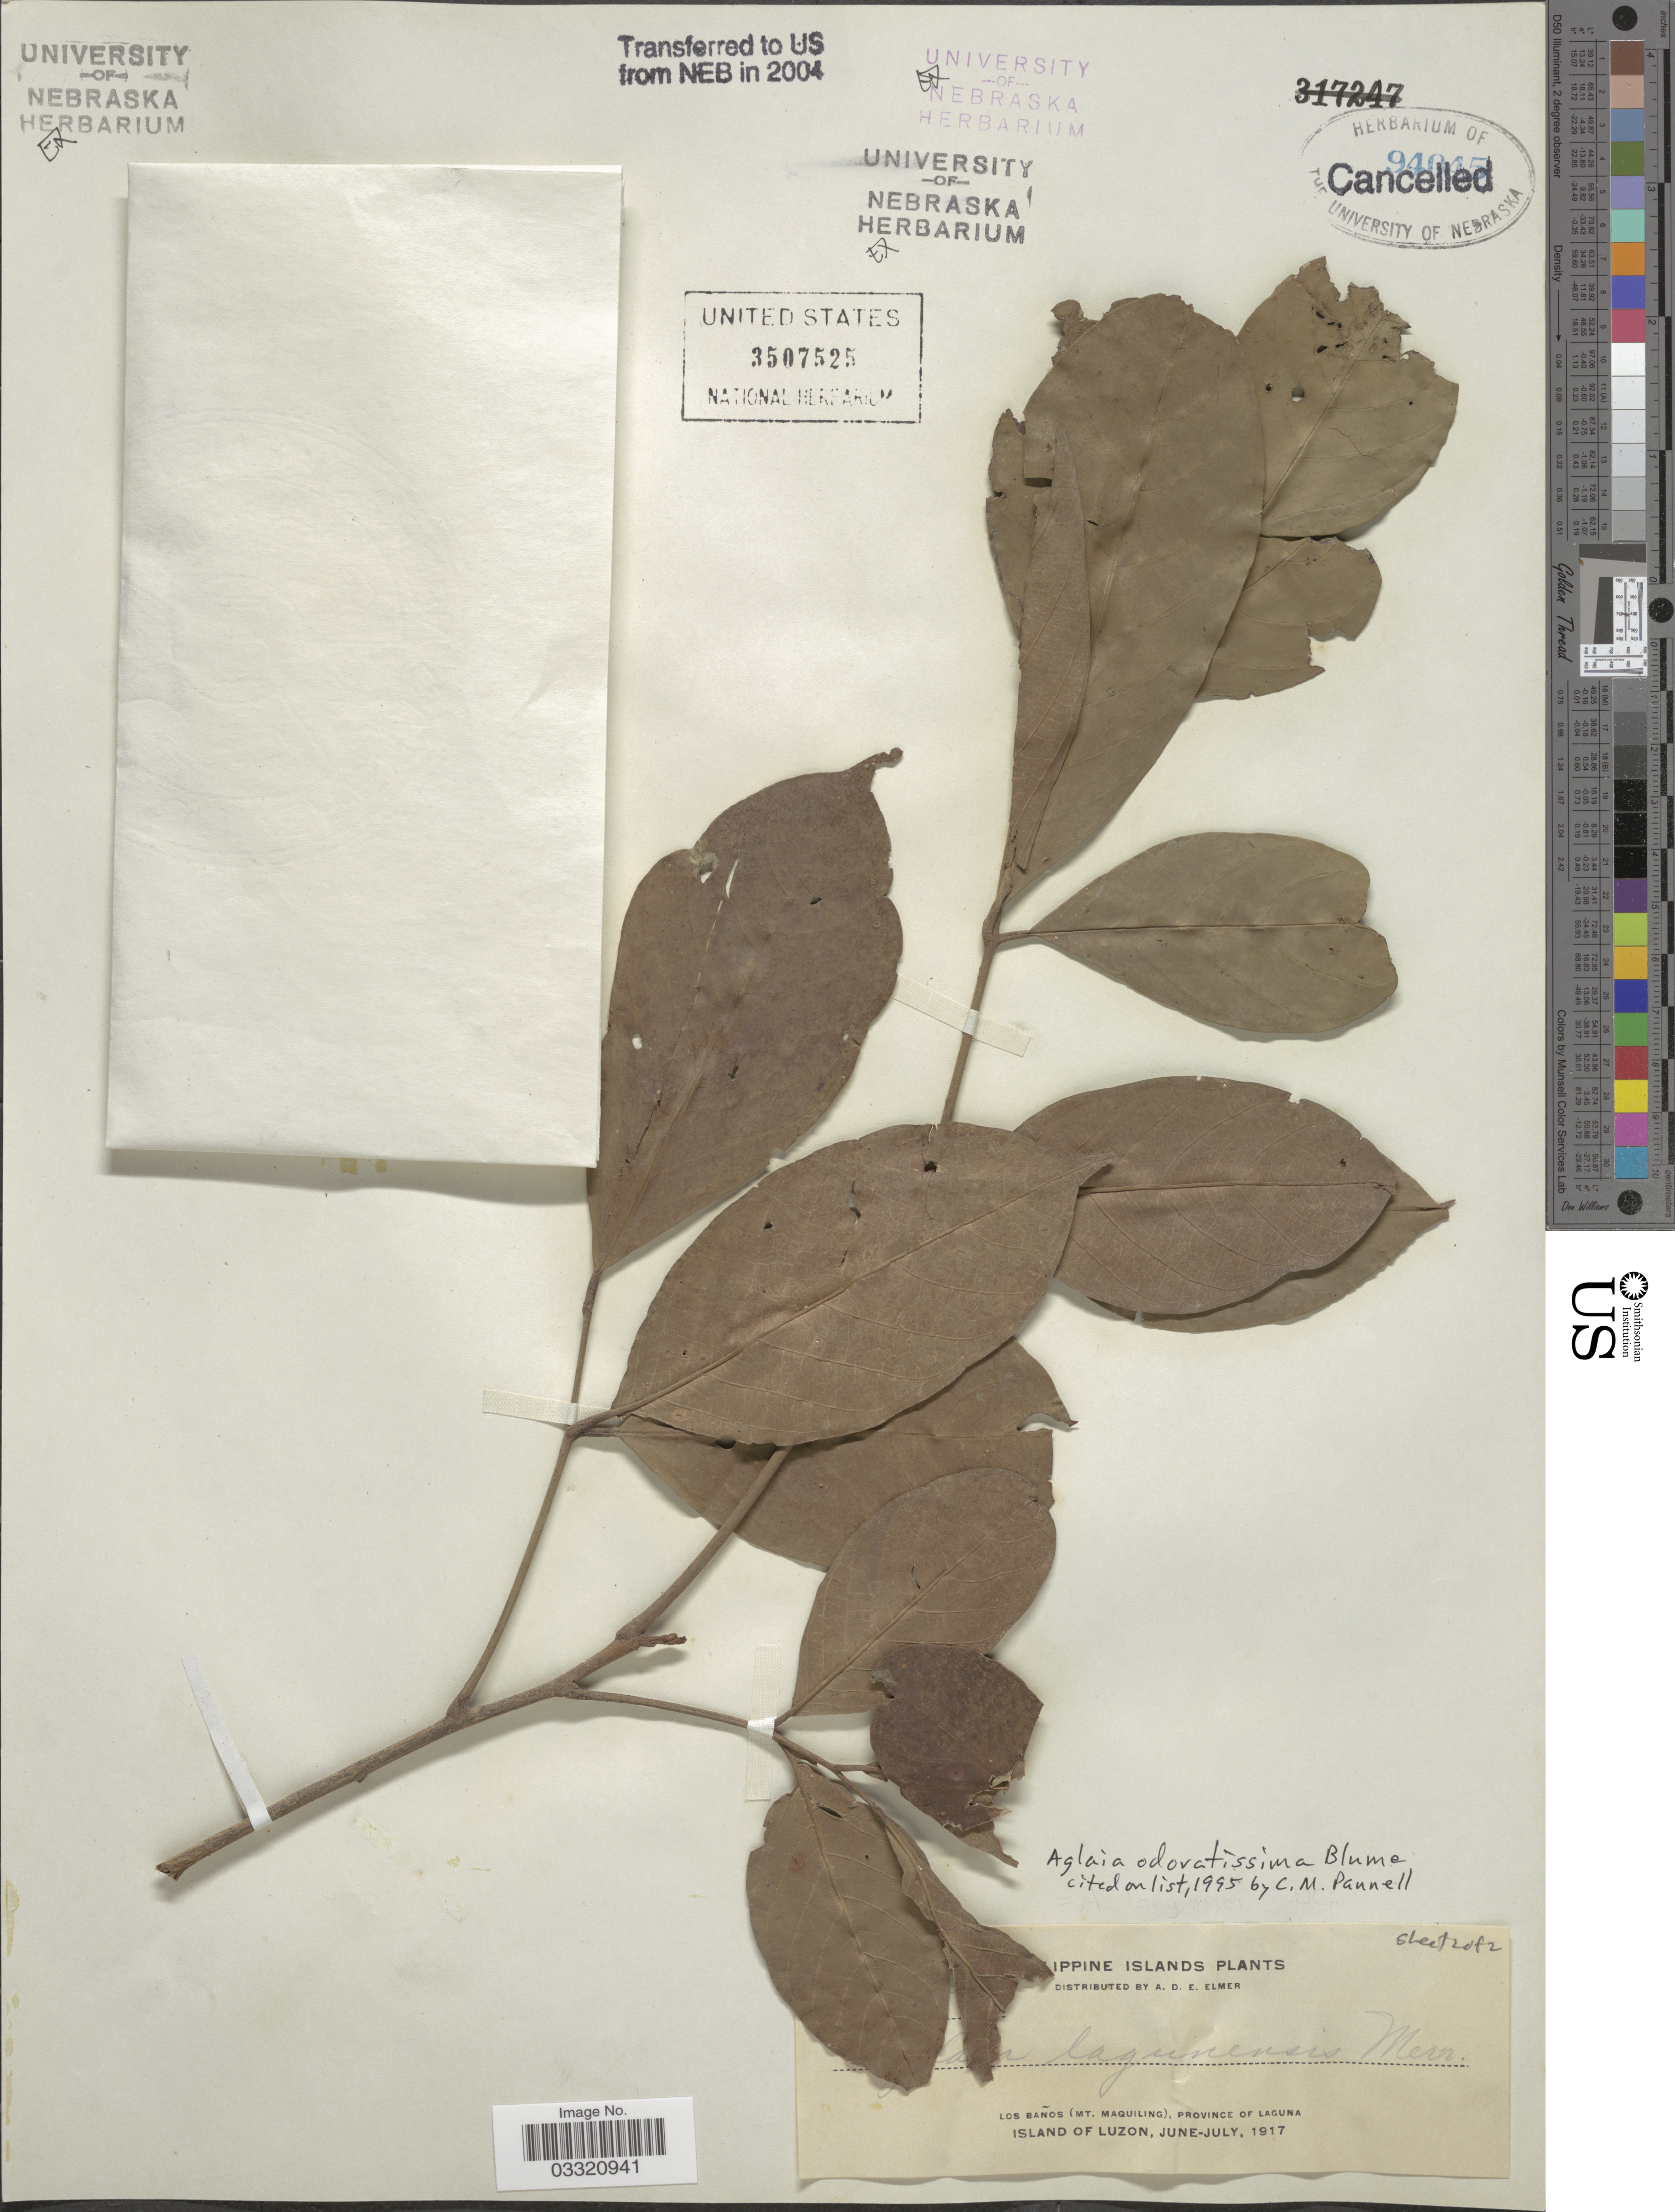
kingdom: Plantae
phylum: Tracheophyta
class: Magnoliopsida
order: Sapindales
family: Meliaceae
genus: Aglaia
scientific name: Aglaia odoratissima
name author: Blume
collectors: A. D. E. Elmer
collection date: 1917-06/1917-07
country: Philippines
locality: Los Baños (Mt. Maquiling), Province of Laguna. Island of Luzon.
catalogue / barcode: US 3507525